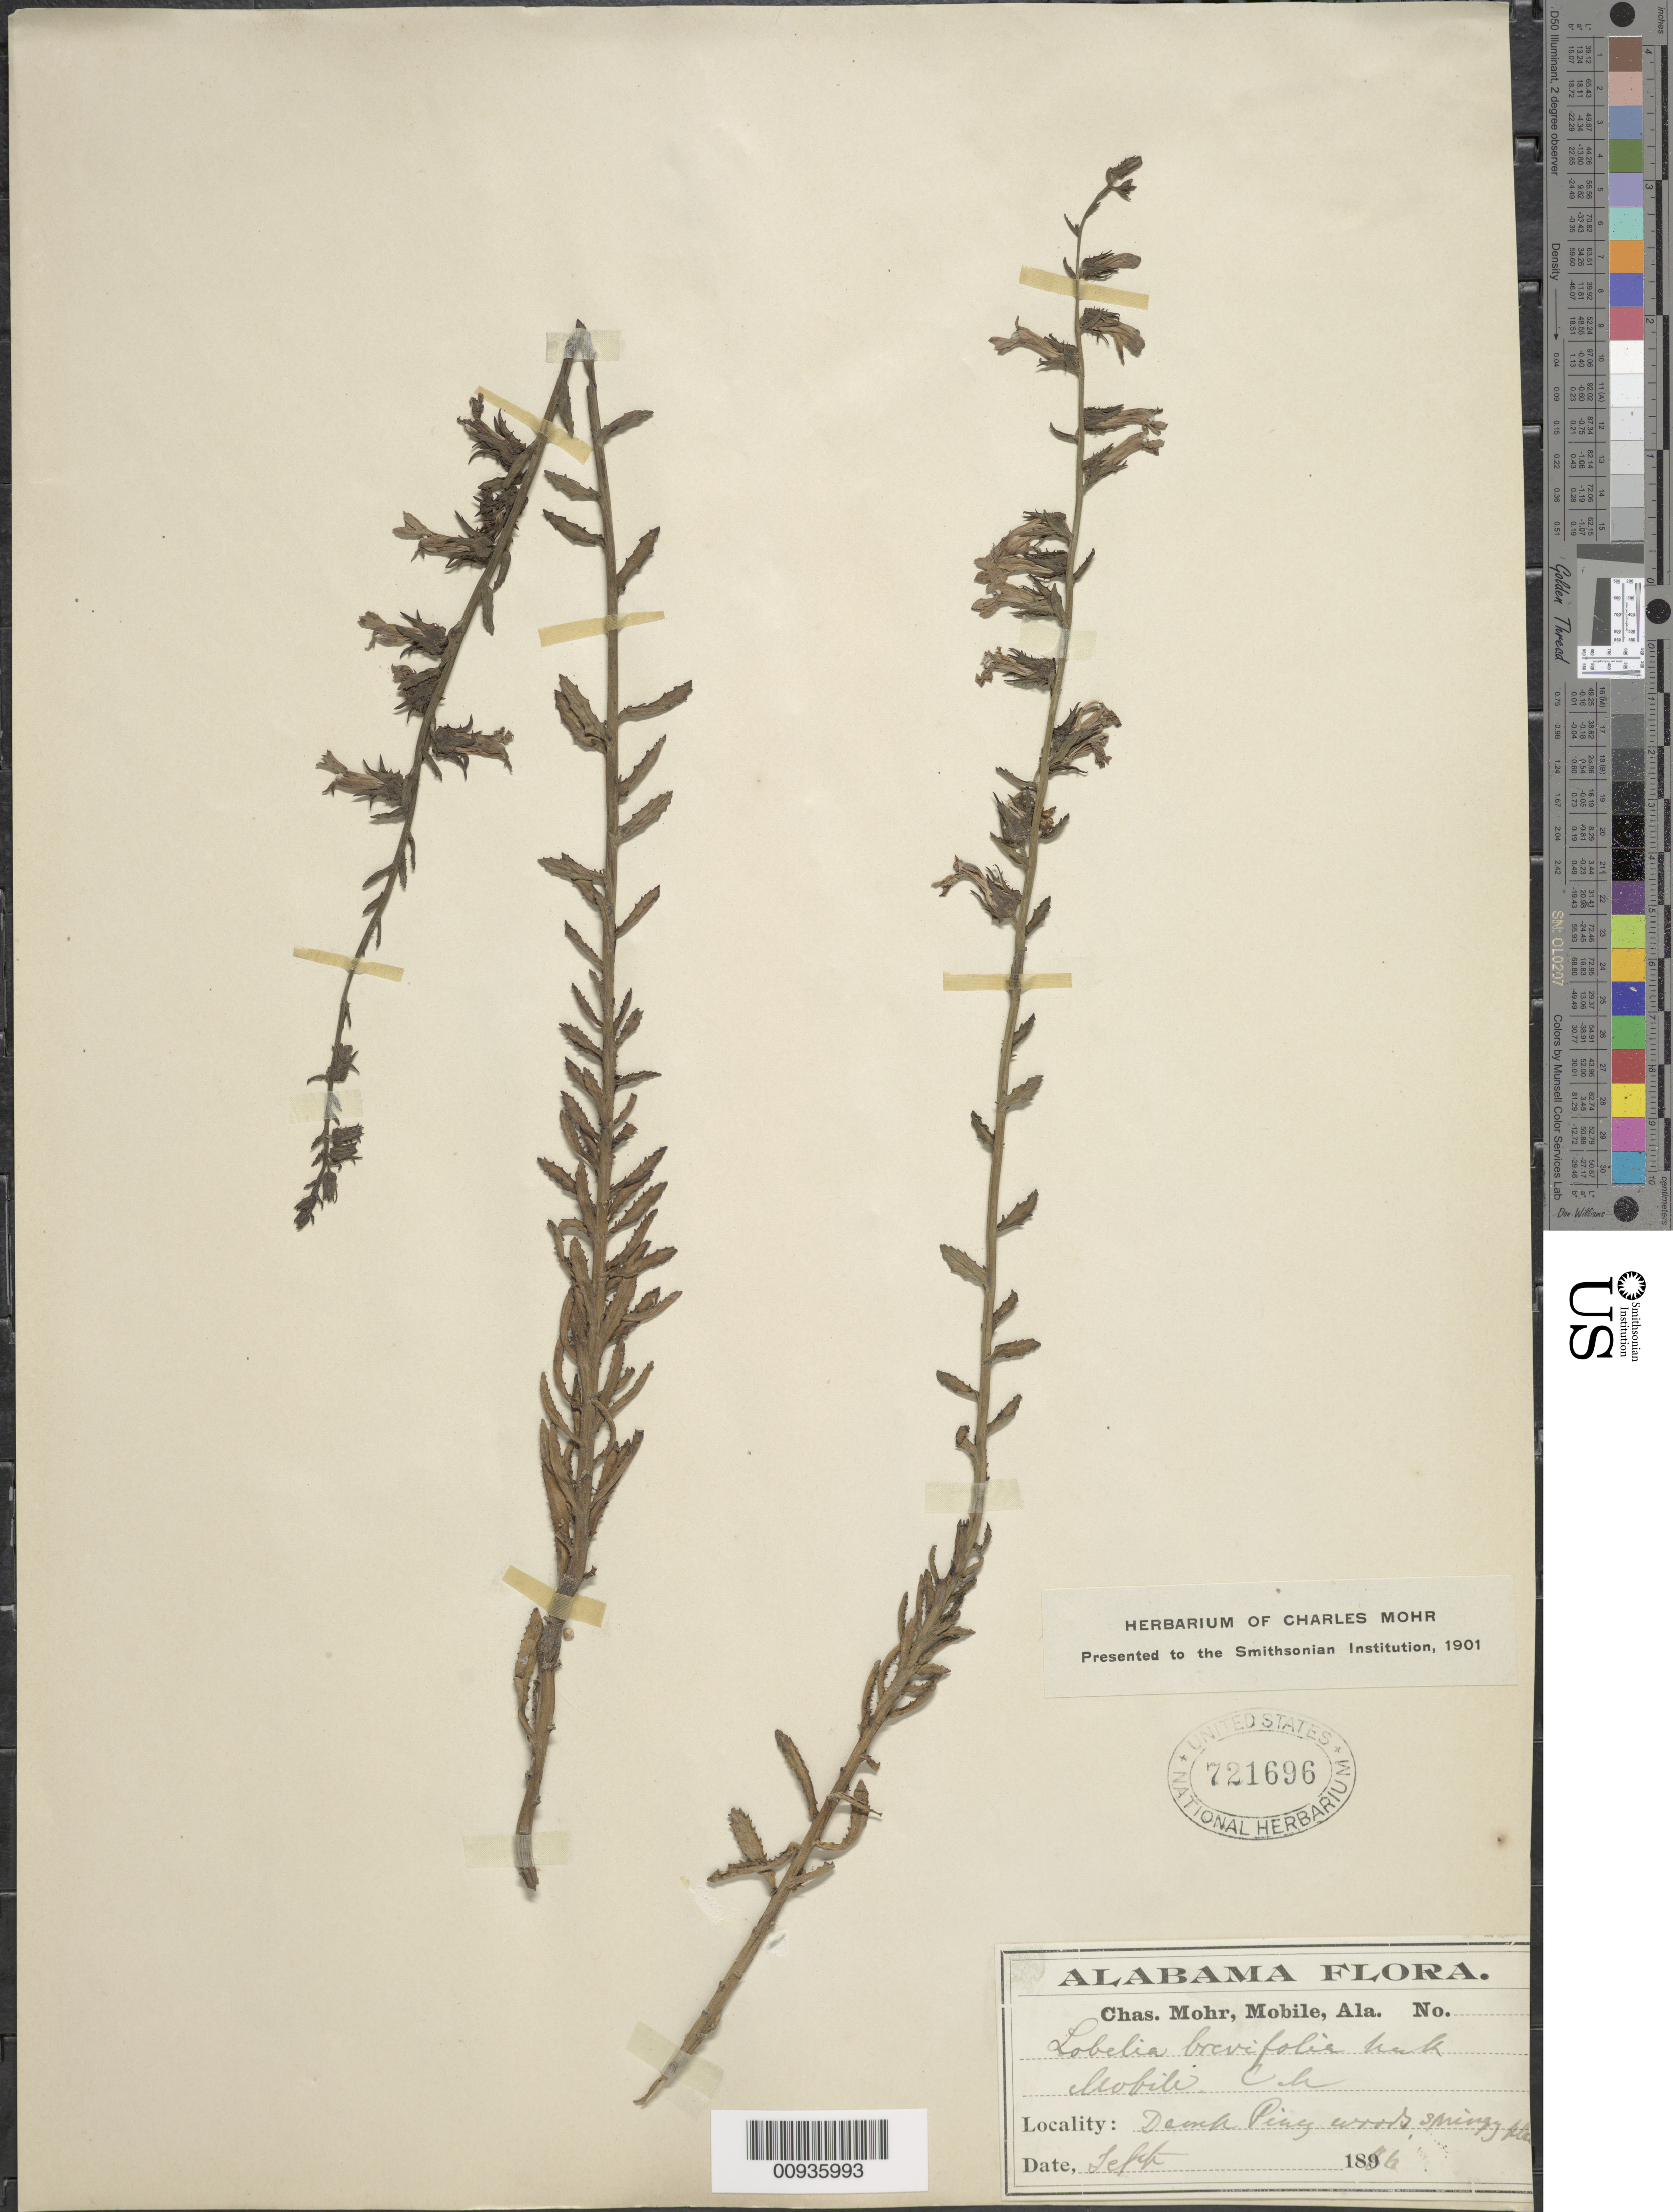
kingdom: Plantae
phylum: Tracheophyta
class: Magnoliopsida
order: Asterales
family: Campanulaceae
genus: Lobelia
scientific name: Lobelia brevifolia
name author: Nutt. ex A. DC.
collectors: ex herb. C. Mohr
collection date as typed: Sept 1886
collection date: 1886-09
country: United States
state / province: Alabama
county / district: Mobile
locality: Mobile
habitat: damp pine woods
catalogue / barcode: US 721696